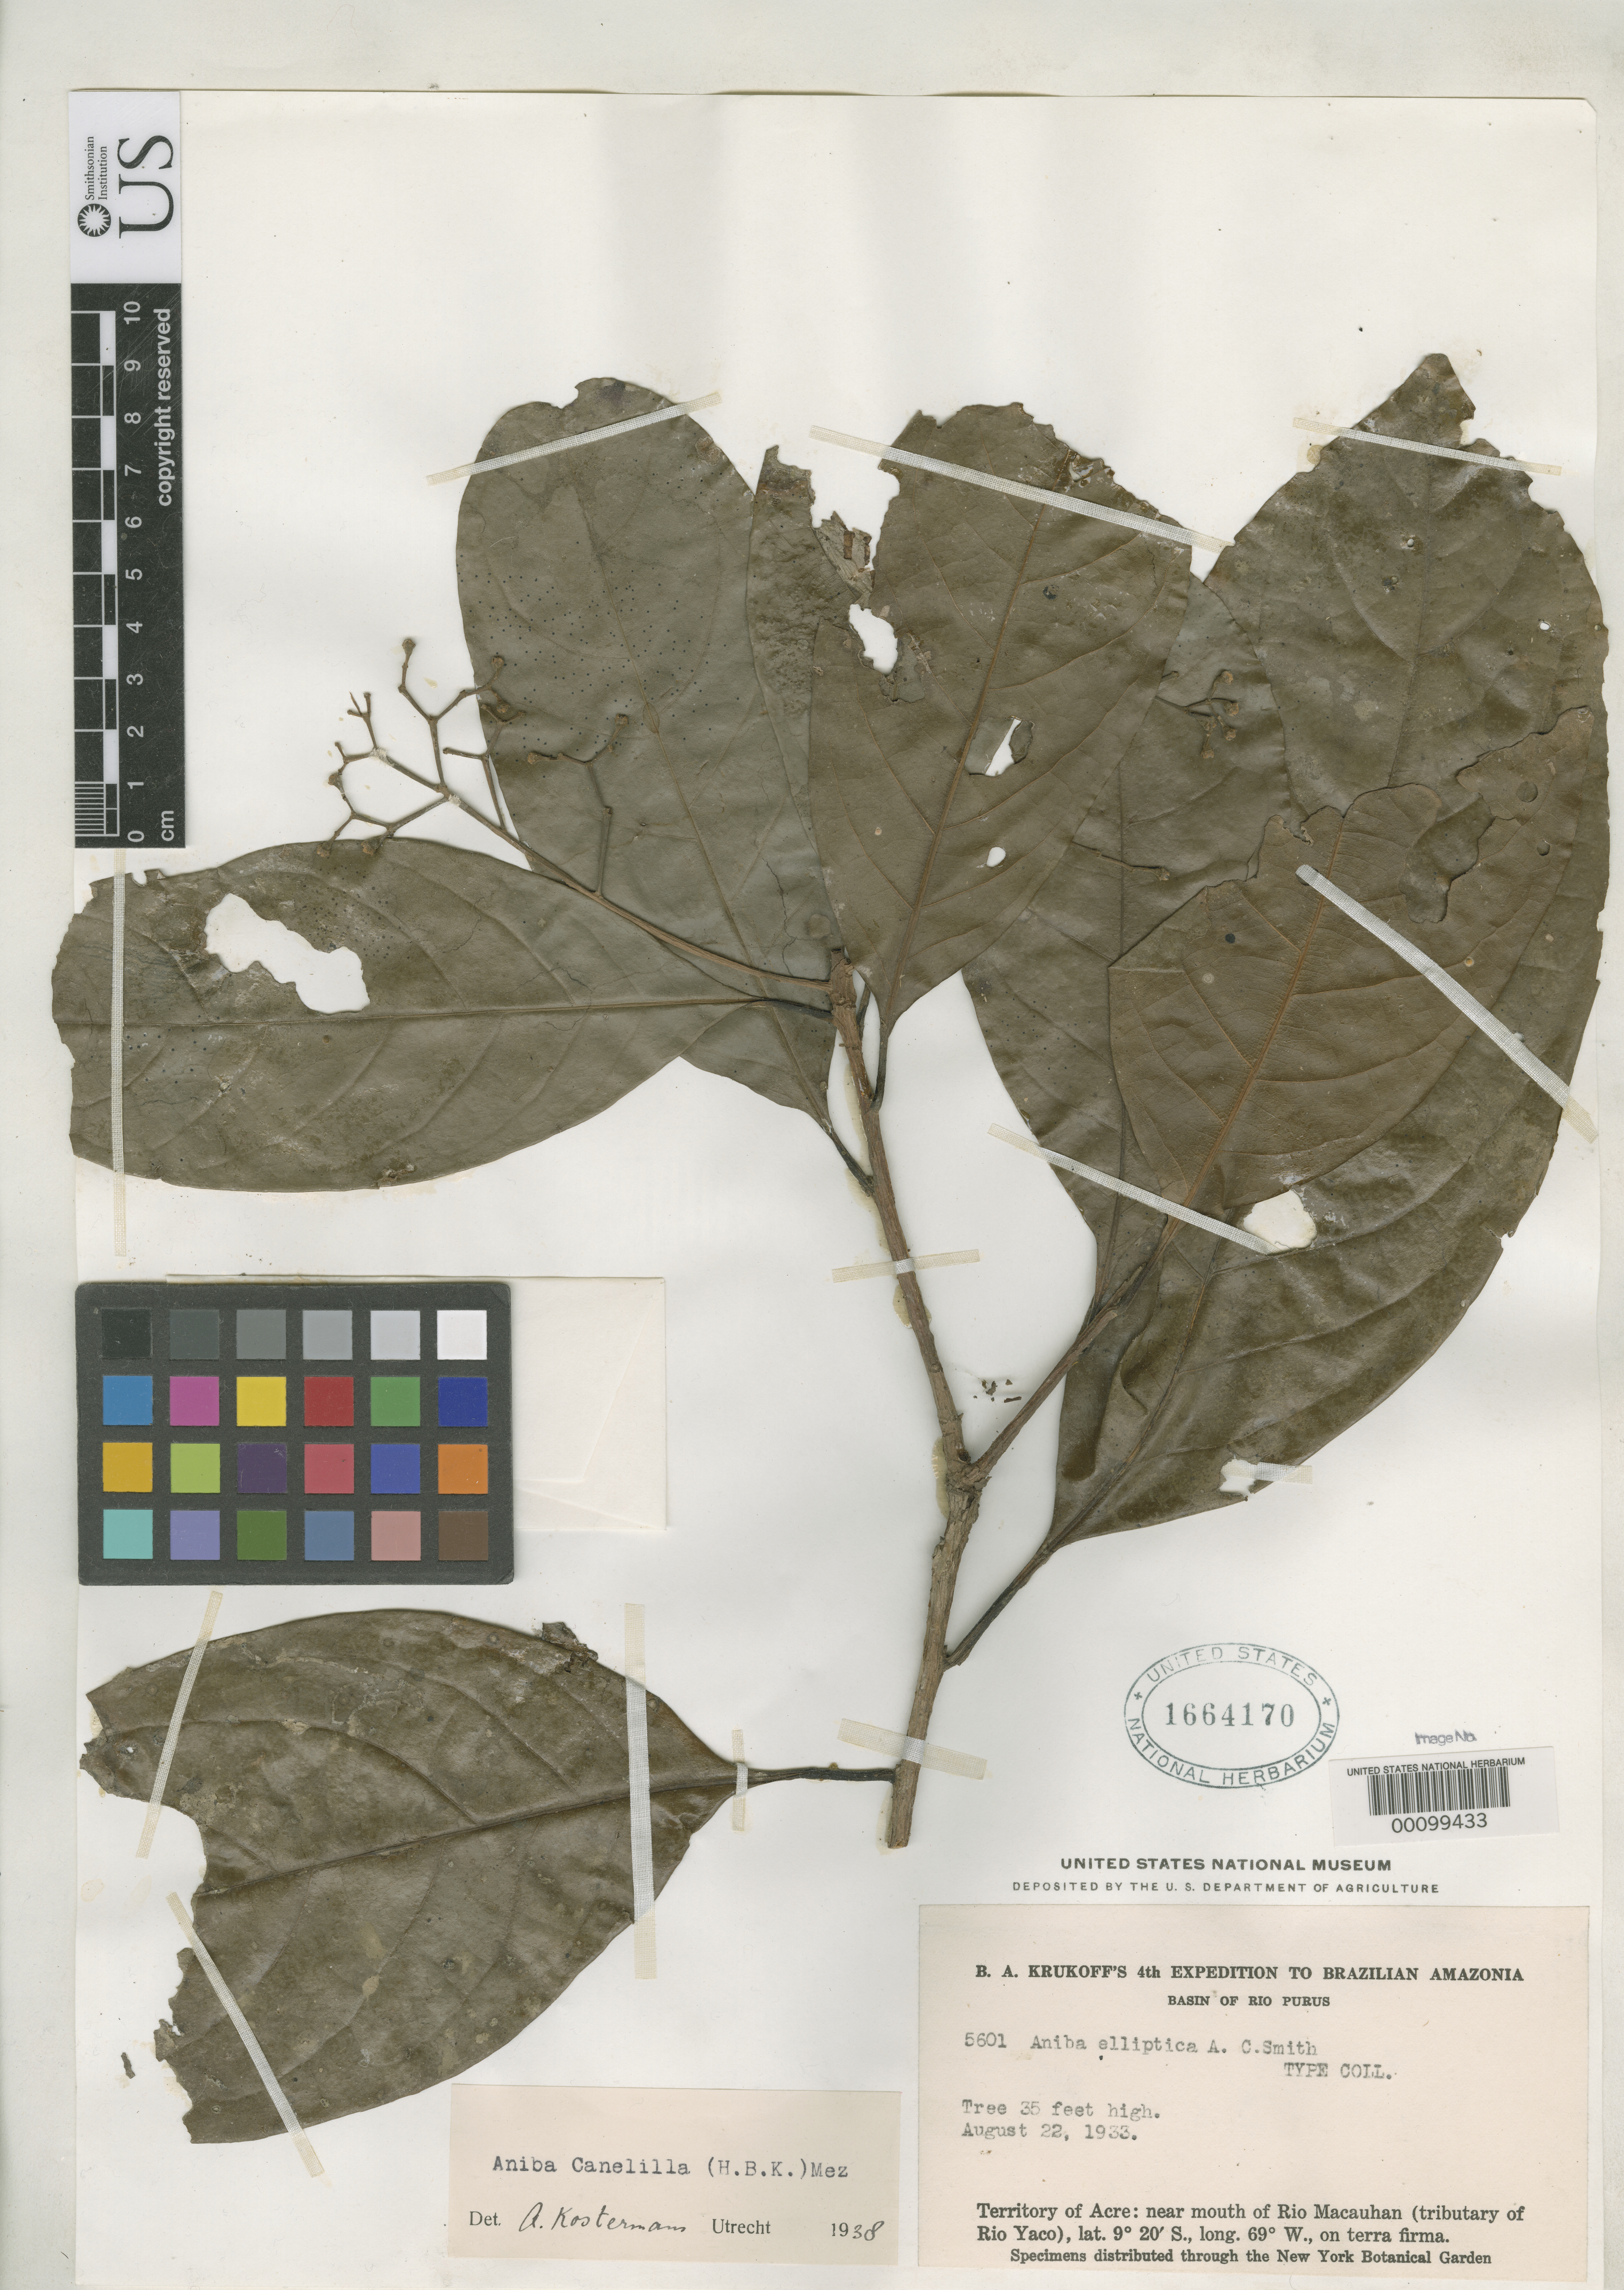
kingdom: Plantae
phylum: Tracheophyta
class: Magnoliopsida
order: Laurales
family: Lauraceae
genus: Aniba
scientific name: Aniba elliptica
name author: A.C. Sm.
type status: Isotype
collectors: B. A. Krukoff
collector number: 5601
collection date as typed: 22 Aug 1933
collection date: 1933-08-22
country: Brazil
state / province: Acre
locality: Near mouth of Rio Macauhan.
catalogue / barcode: US 1664170